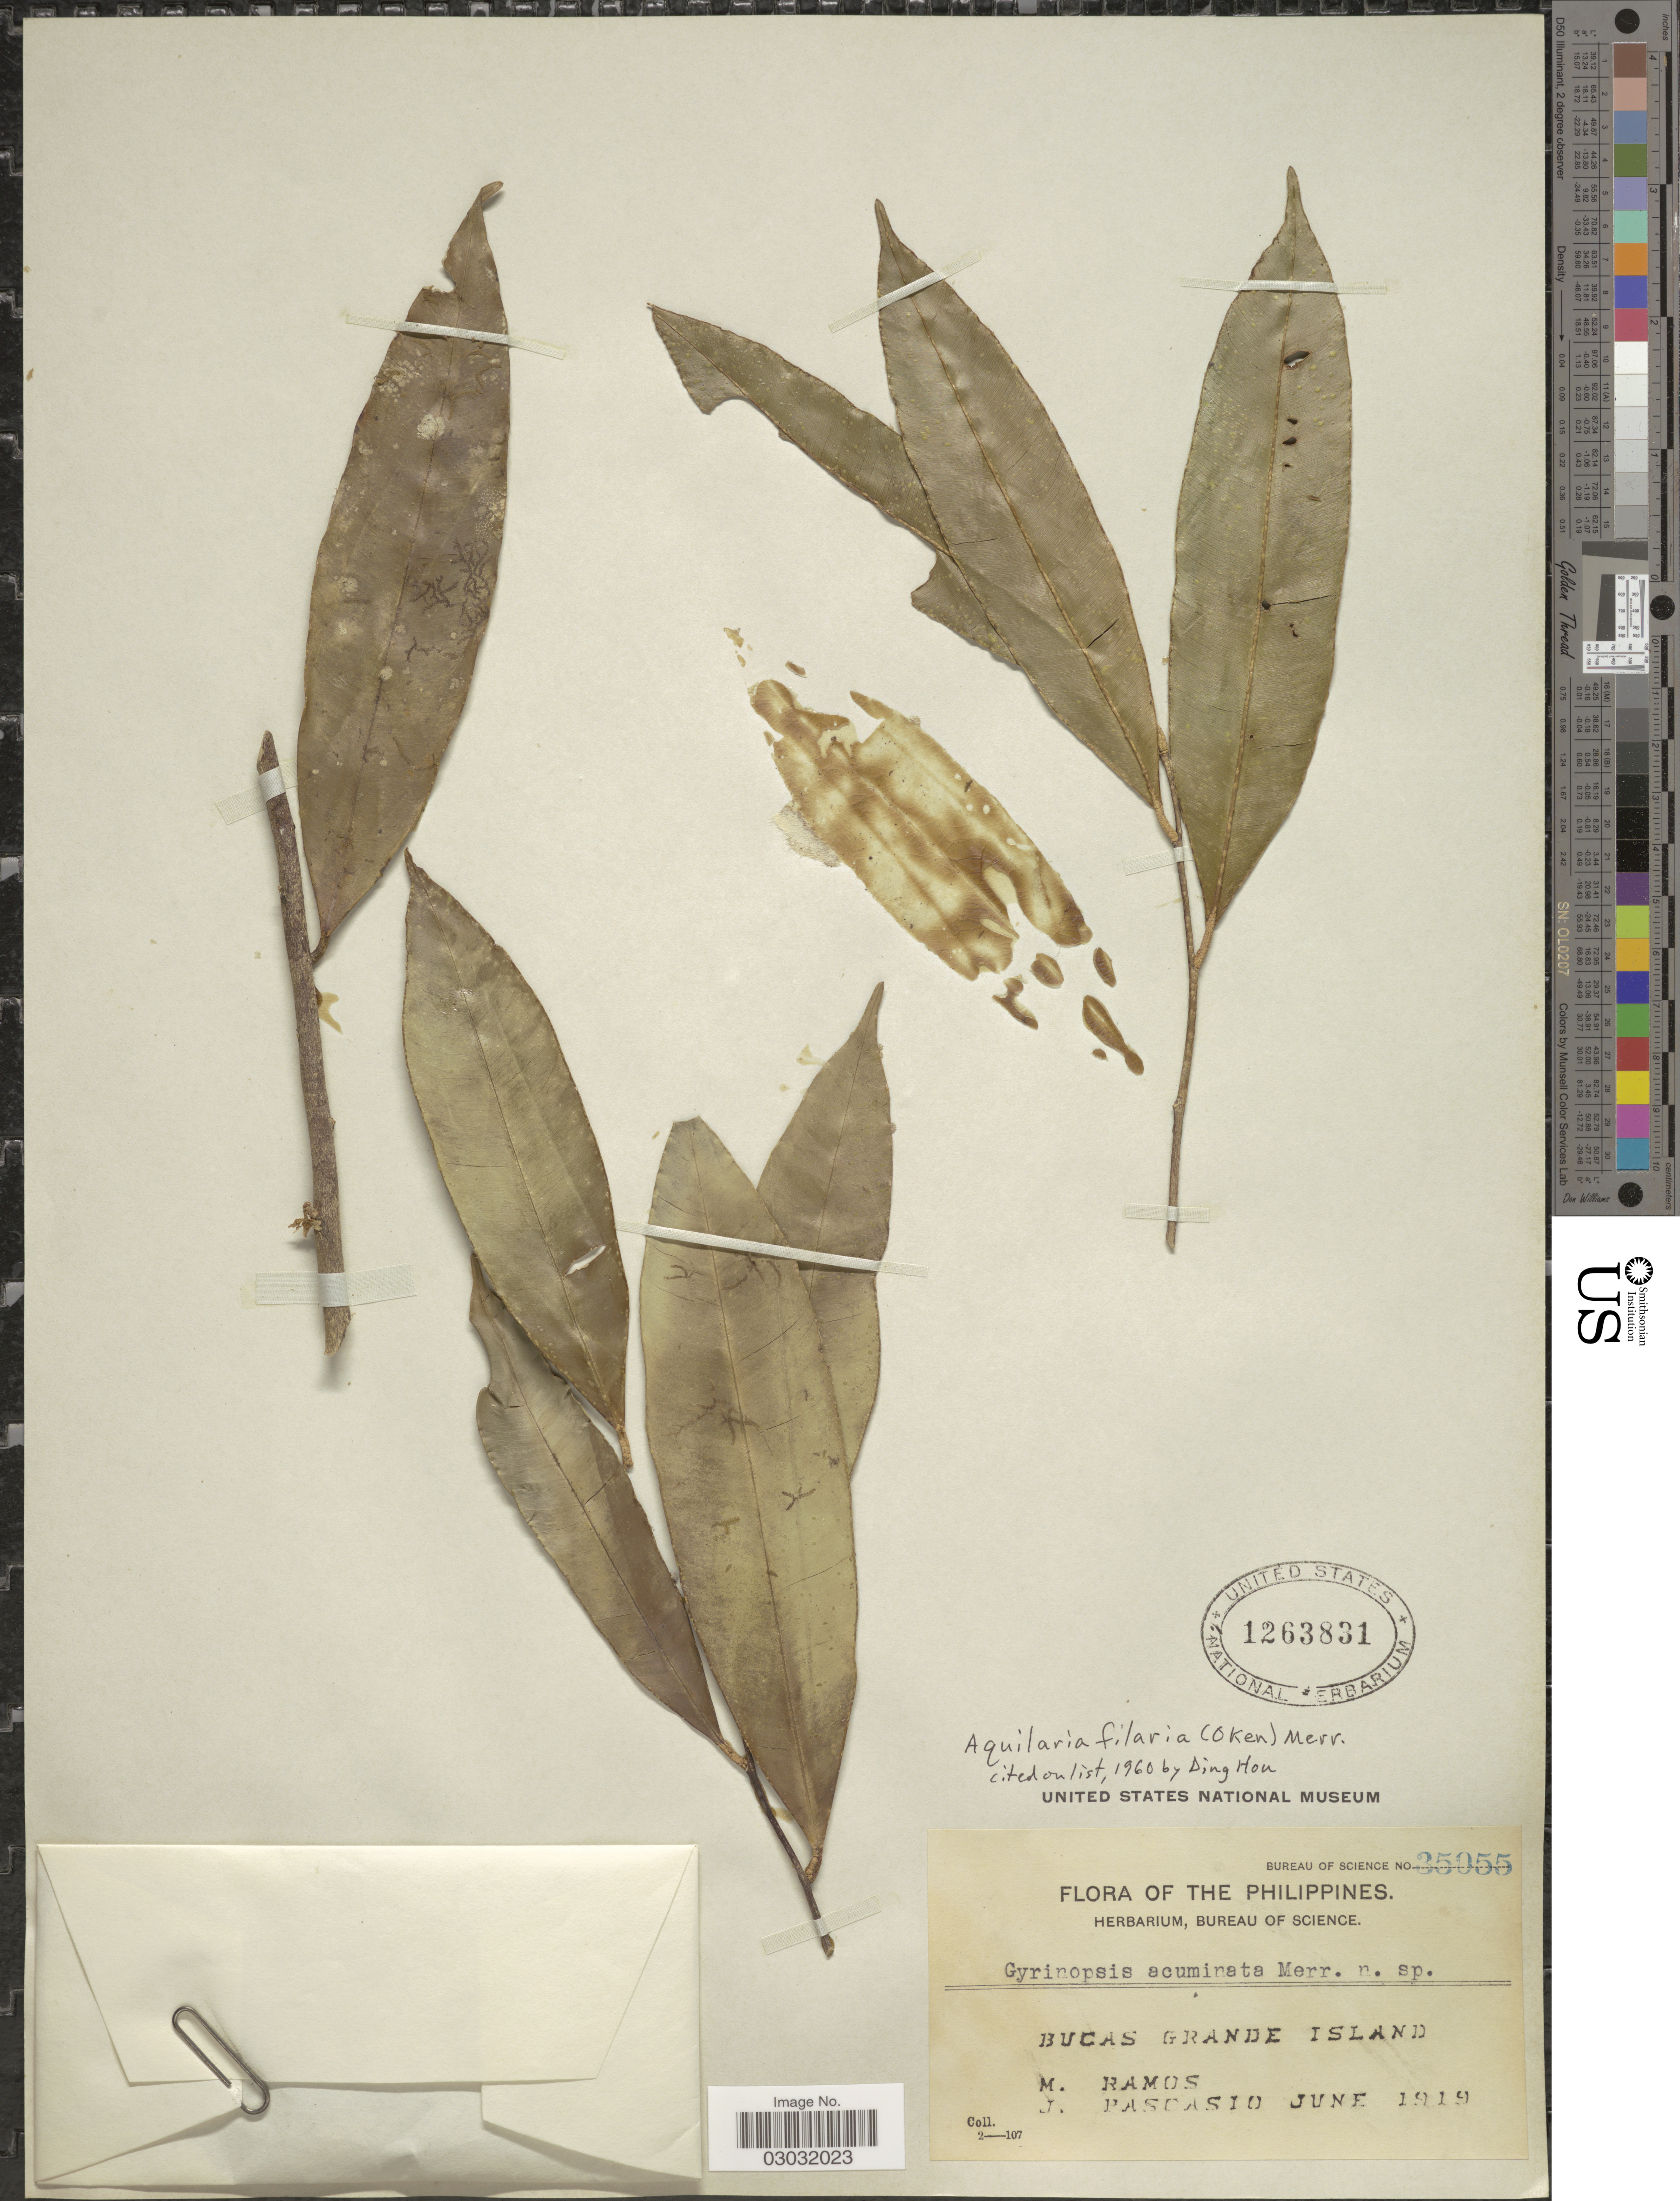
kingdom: Plantae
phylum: Tracheophyta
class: Magnoliopsida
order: Malvales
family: Thymelaeaceae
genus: Aquilaria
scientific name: Aquilaria filaria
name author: (Oken) Merr.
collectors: M. Ramos & J. Pascasio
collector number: Bureau of Science 35055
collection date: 1919-06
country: Philippines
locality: Bucas Grande Island.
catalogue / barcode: US 1263831